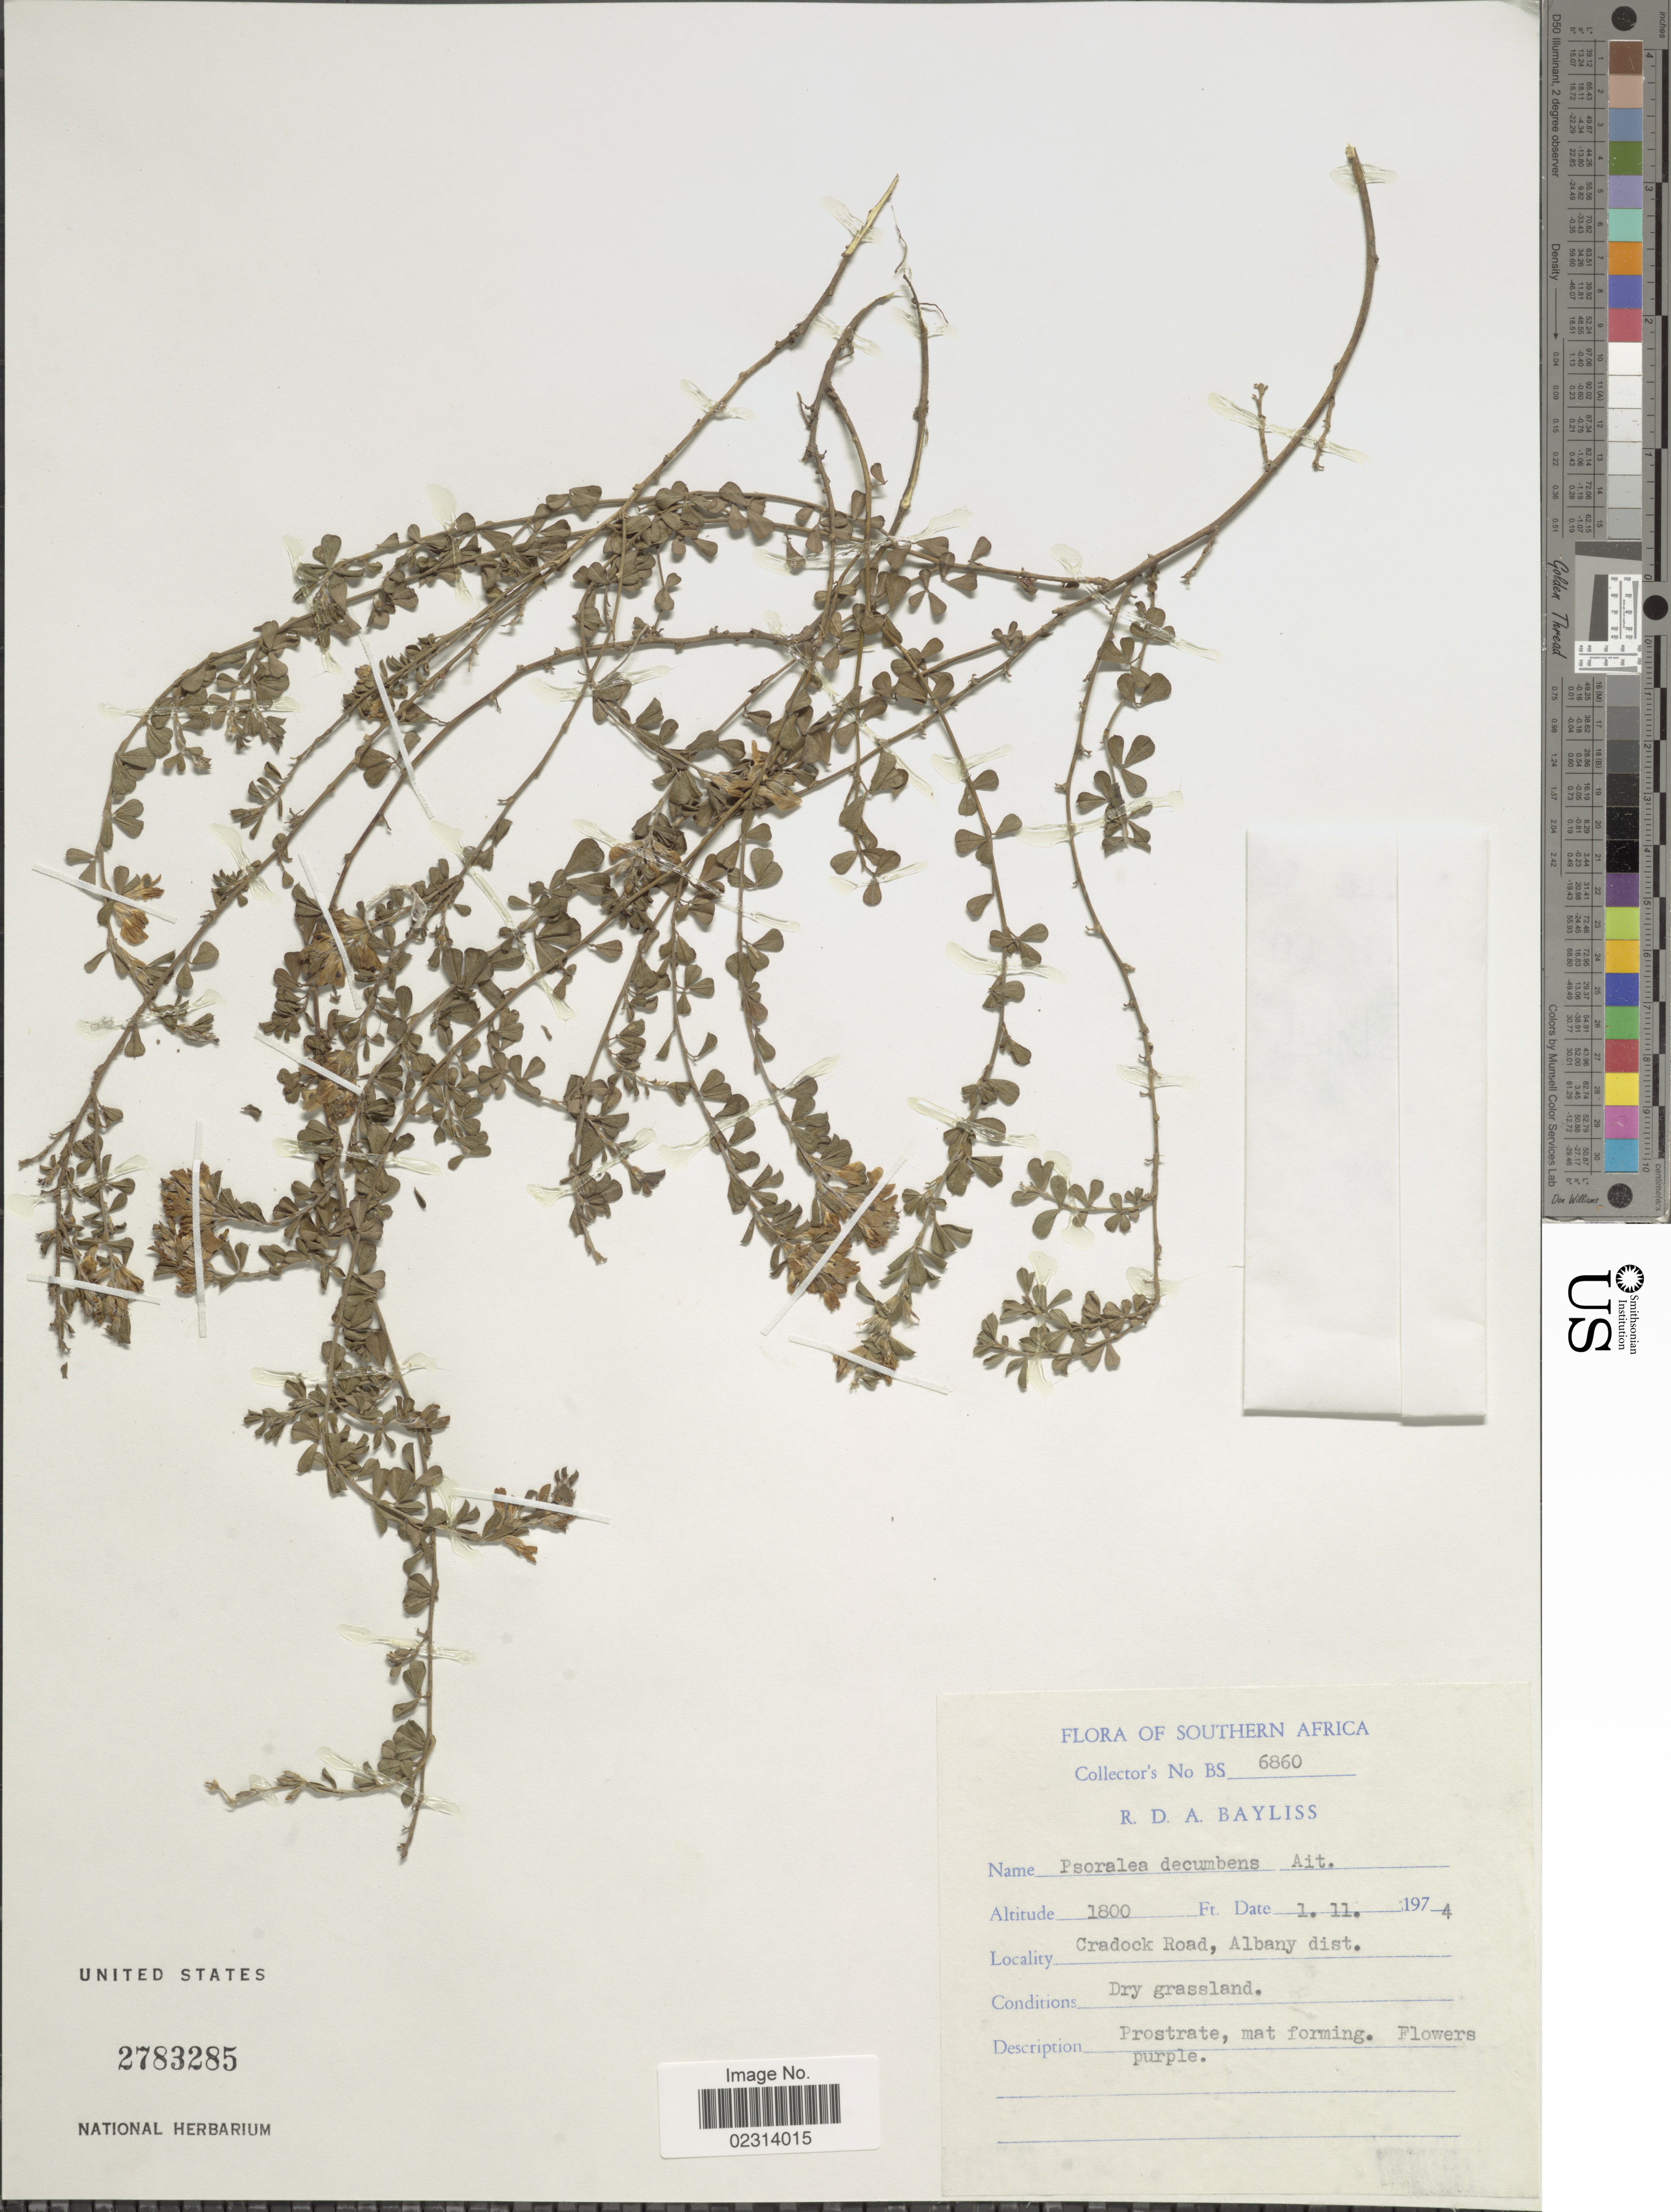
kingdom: Plantae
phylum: Tracheophyta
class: Magnoliopsida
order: Fabales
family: Fabaceae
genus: Otholobium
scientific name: Otholobium decumbens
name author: (Aiton) C.H. Stirt.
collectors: R. Bayliss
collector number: BS 6860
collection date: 1974-11-01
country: South Africa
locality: Southern Africa, Cradock Road, Albany Dist,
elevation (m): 549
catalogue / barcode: US 2783285